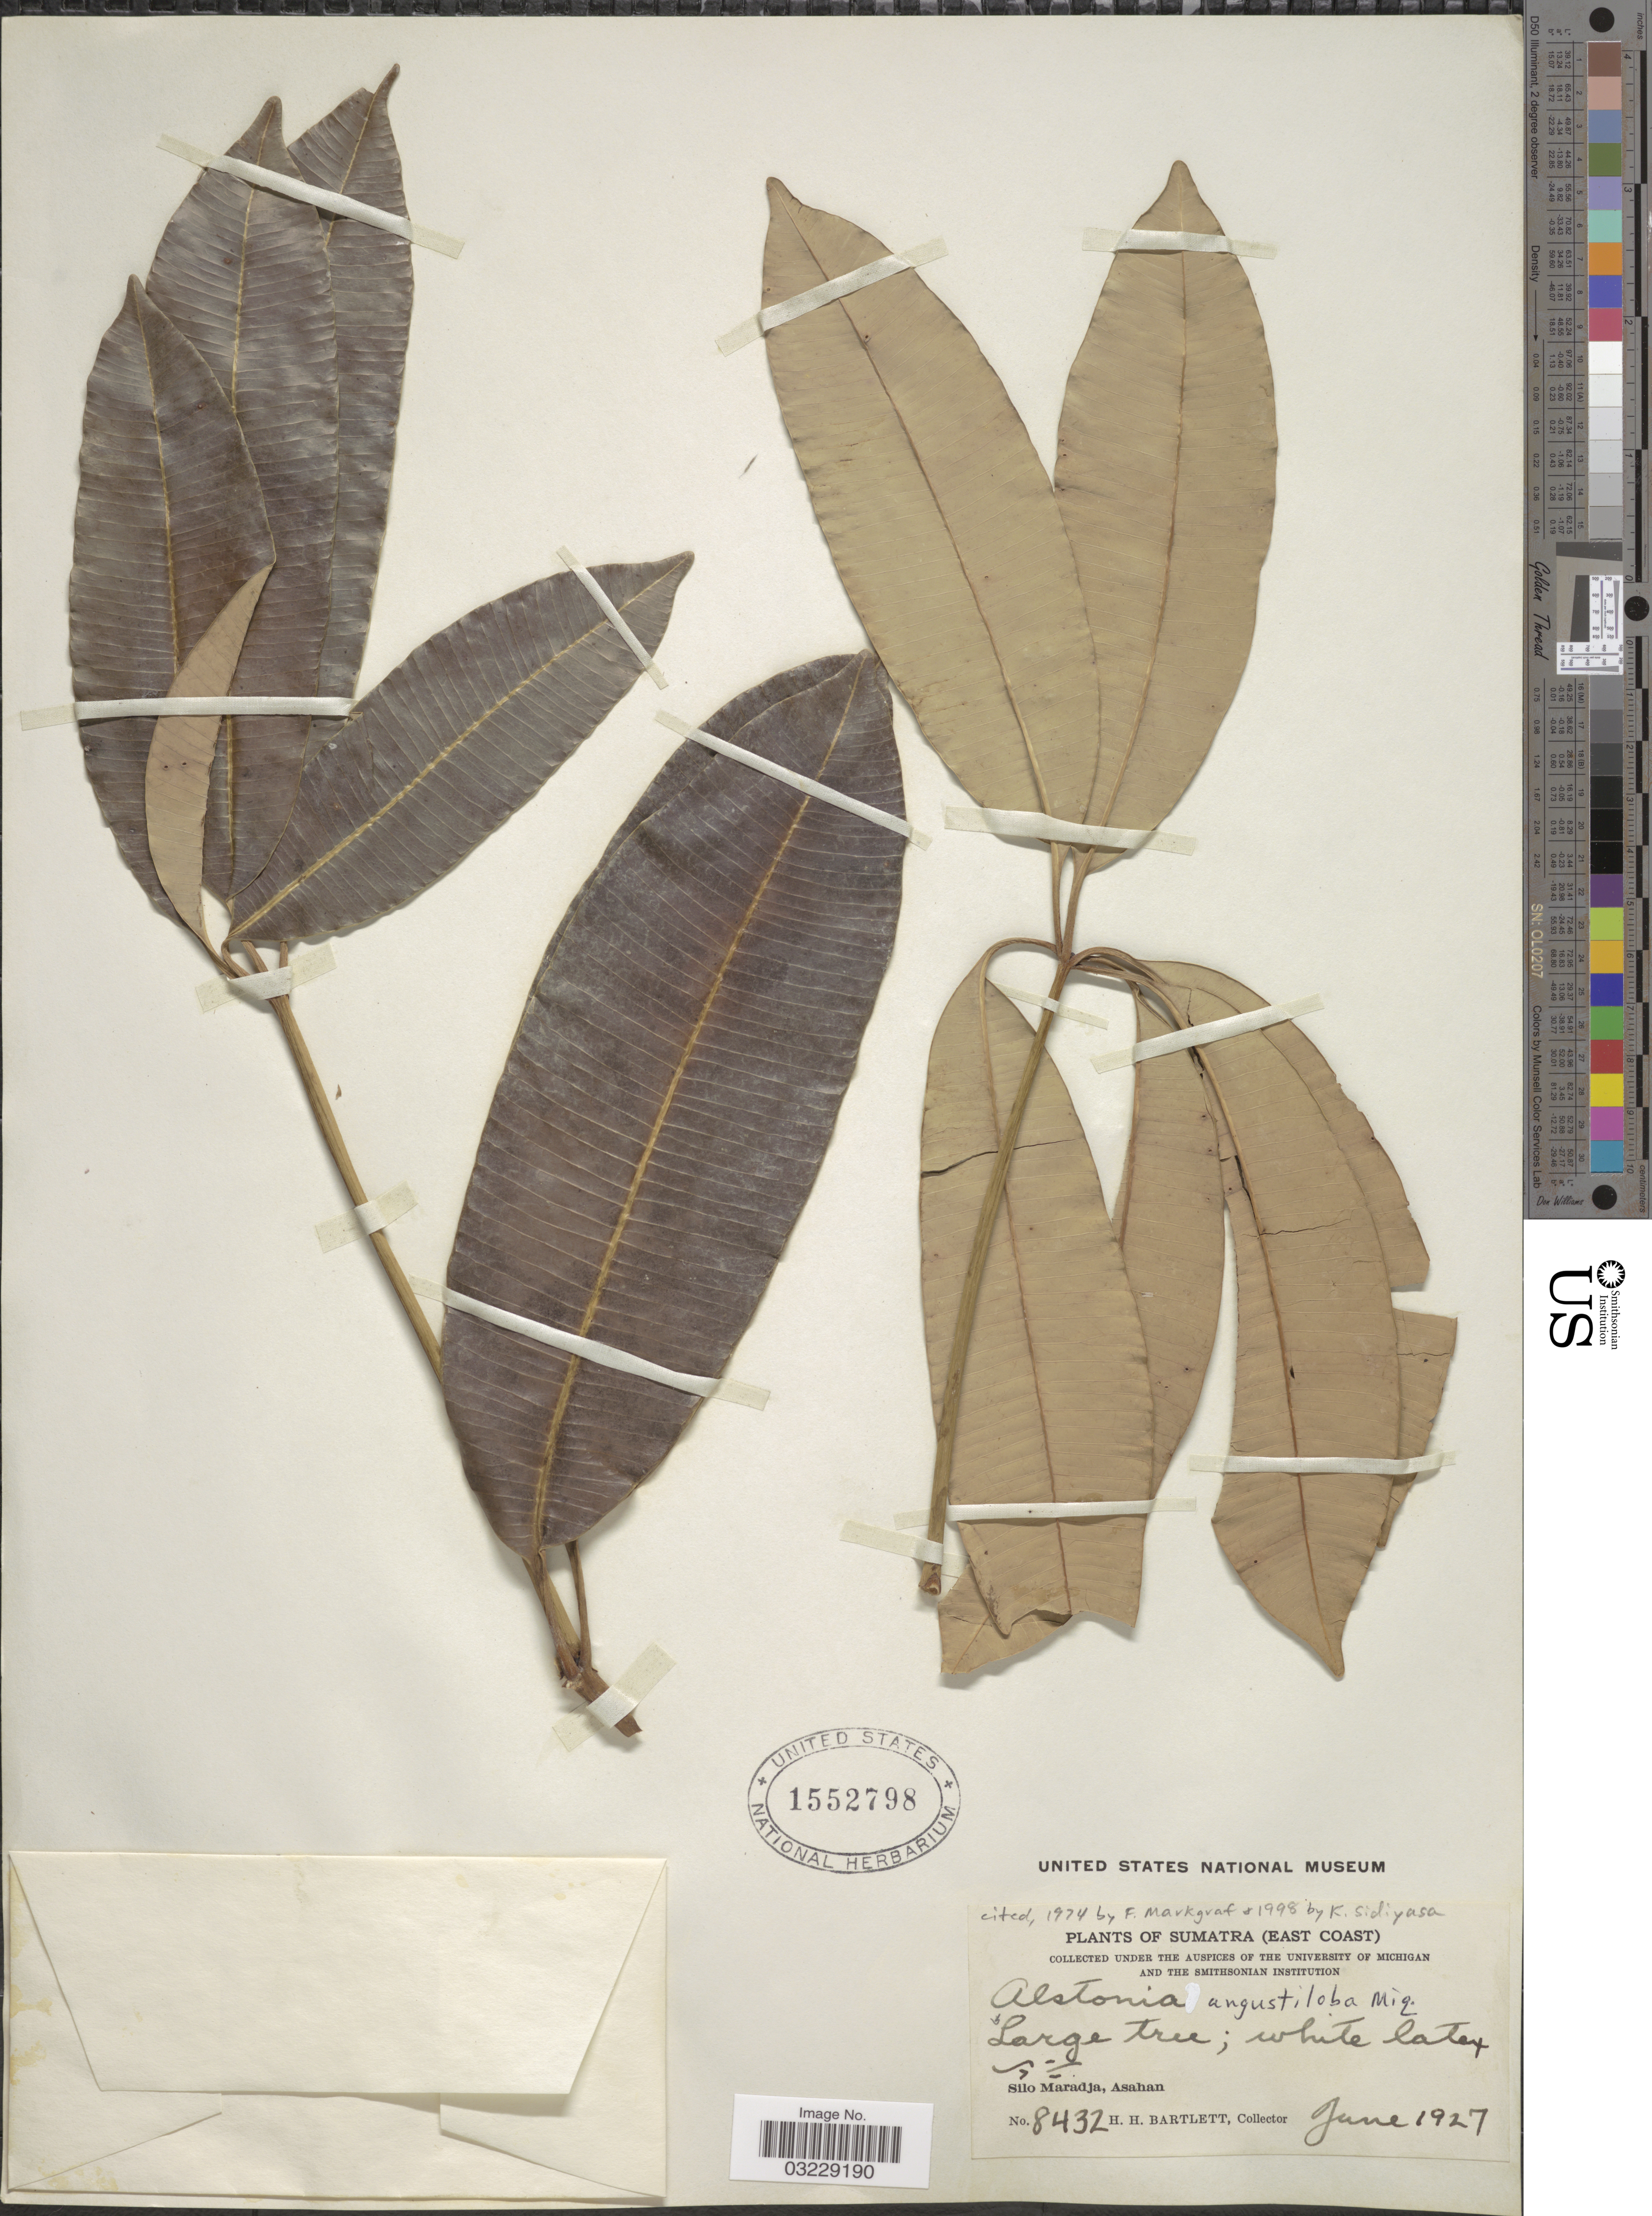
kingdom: Plantae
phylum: Tracheophyta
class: Magnoliopsida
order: Gentianales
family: Apocynaceae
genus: Alstonia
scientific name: Alstonia angustiloba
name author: Miq.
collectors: H. H. Bartlett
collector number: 8432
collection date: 1927-06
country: Indonesia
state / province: Sumatra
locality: East Coast. Silo Maradja, Asahan.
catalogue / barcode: US 1552798